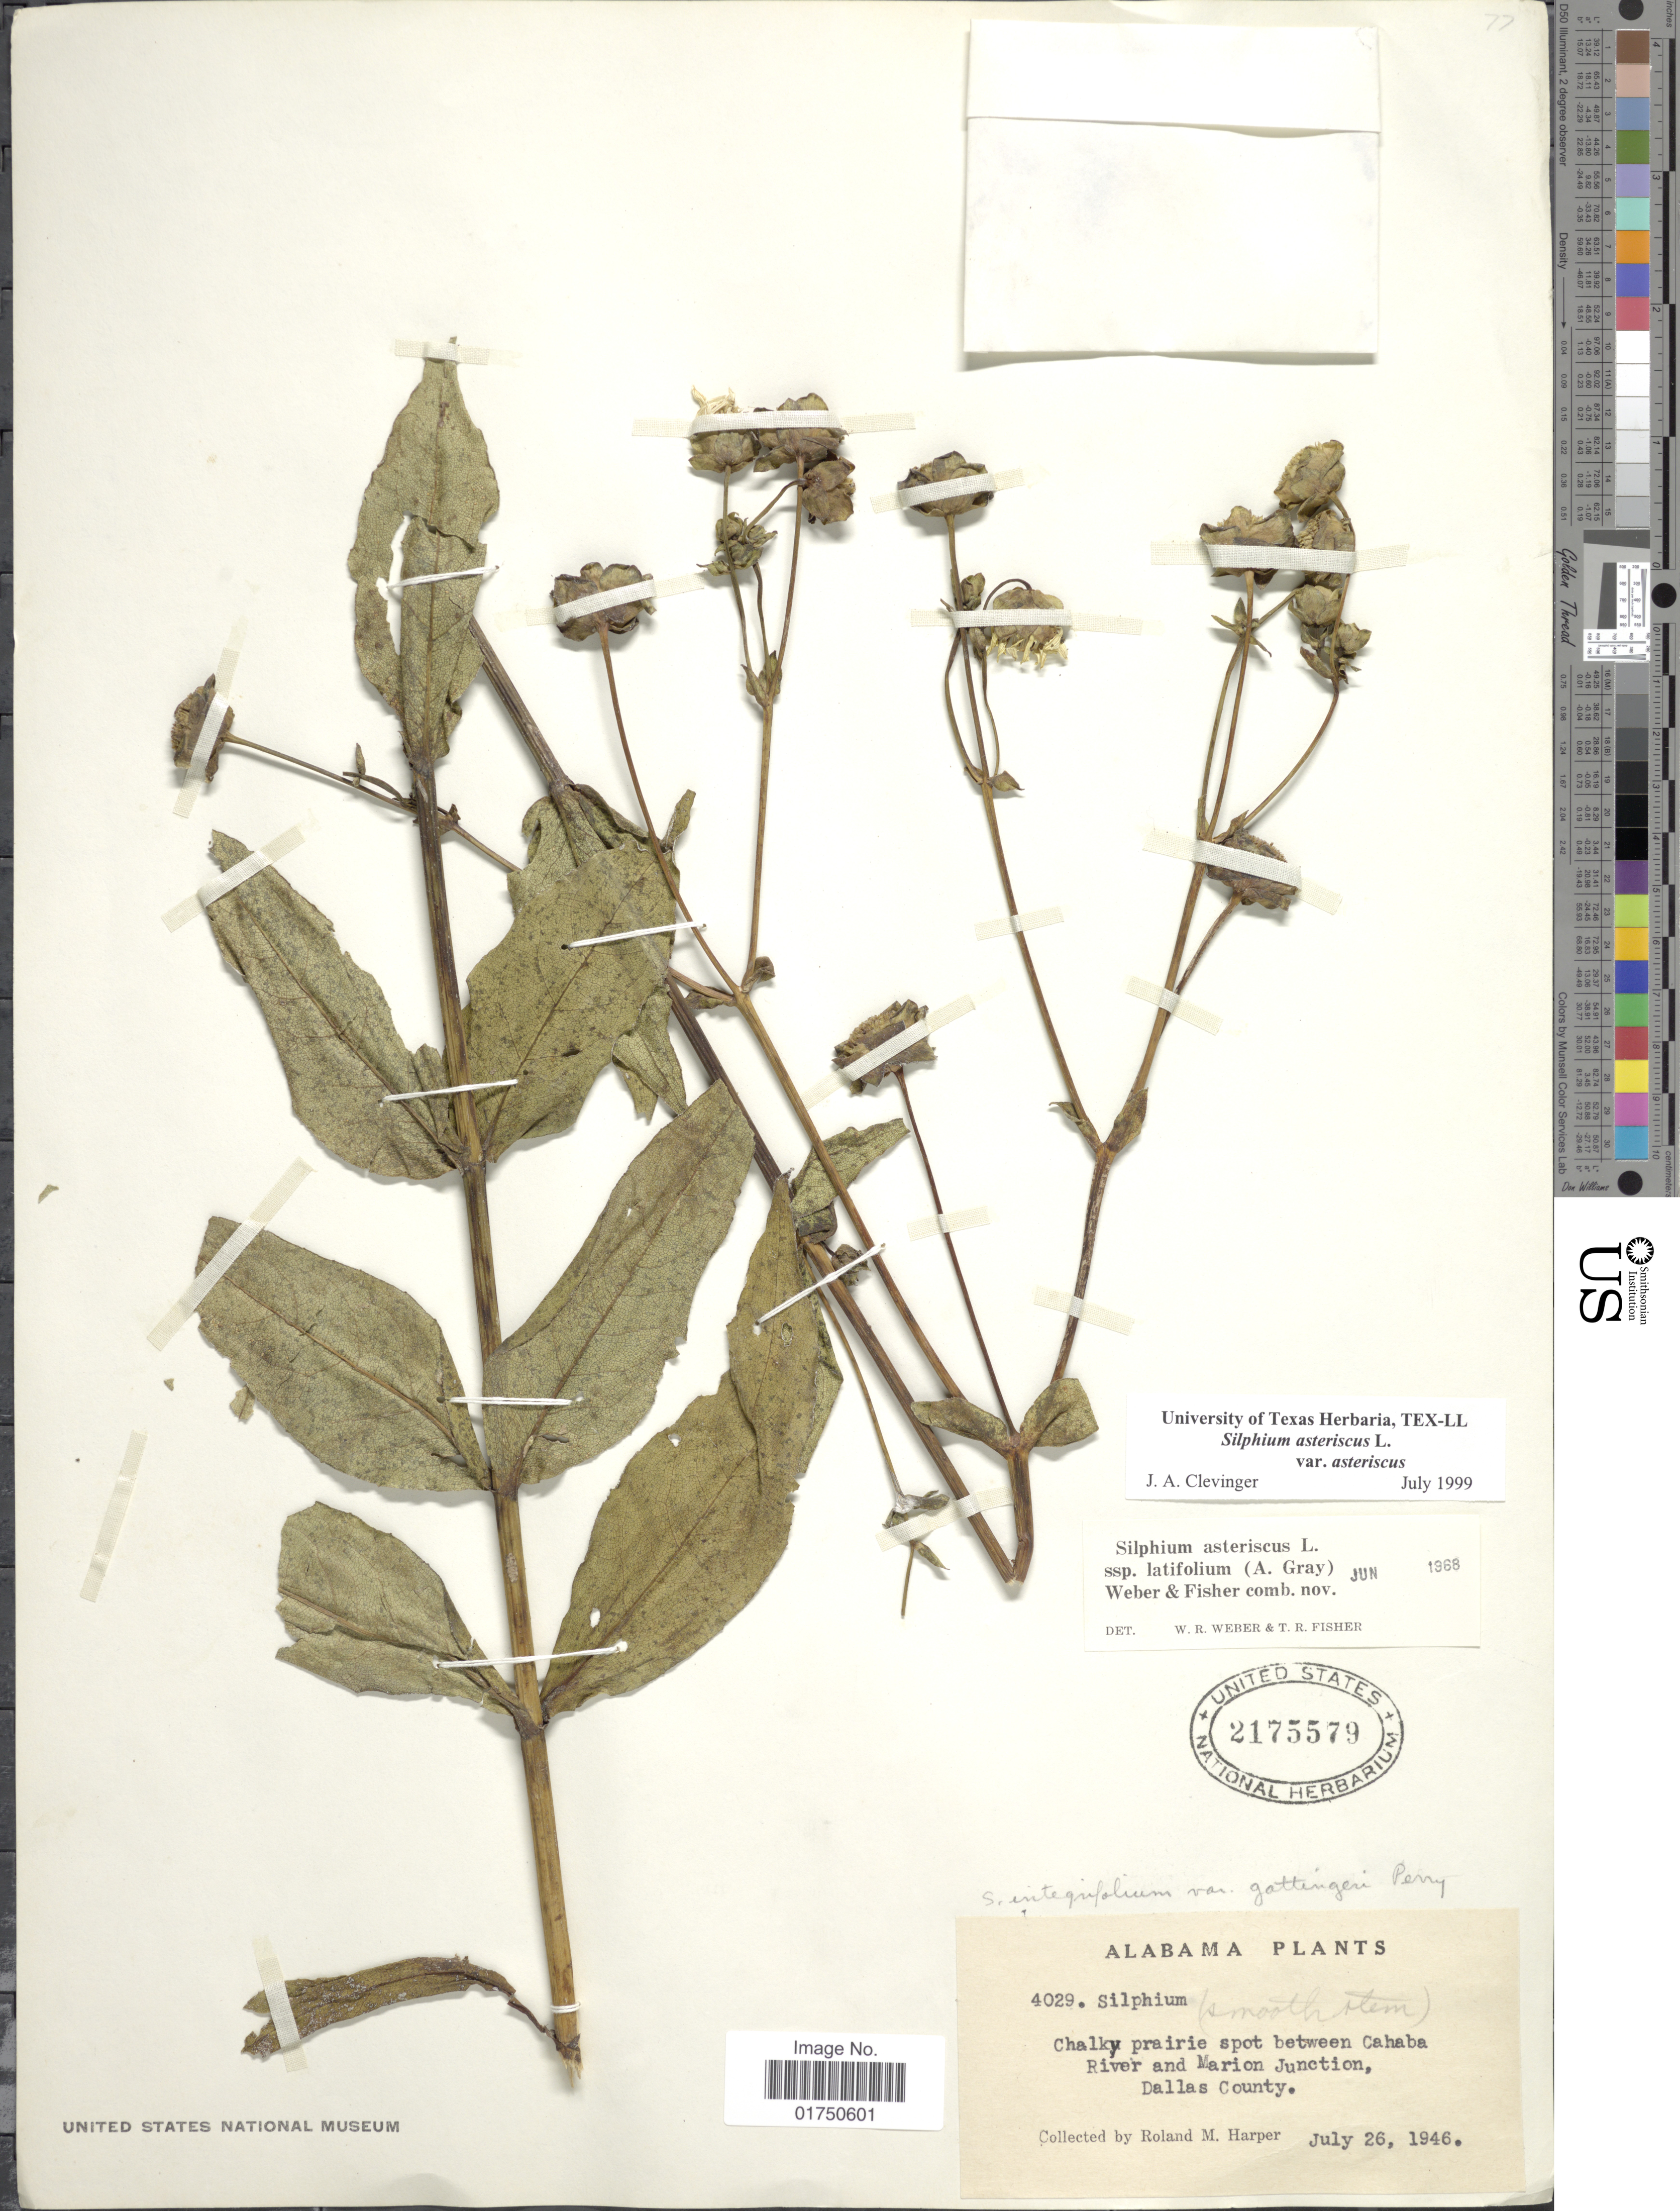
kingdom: Plantae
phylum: Tracheophyta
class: Magnoliopsida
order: Asterales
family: Asteraceae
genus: Silphium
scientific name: Silphium asteriscus var. asteriscus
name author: L.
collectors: R. M. Harper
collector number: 4029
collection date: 1946-07-26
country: United States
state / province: Alabama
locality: Chalky prairie spot between Cahaba River and Marion Junction, Dallas County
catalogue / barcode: US 2175579